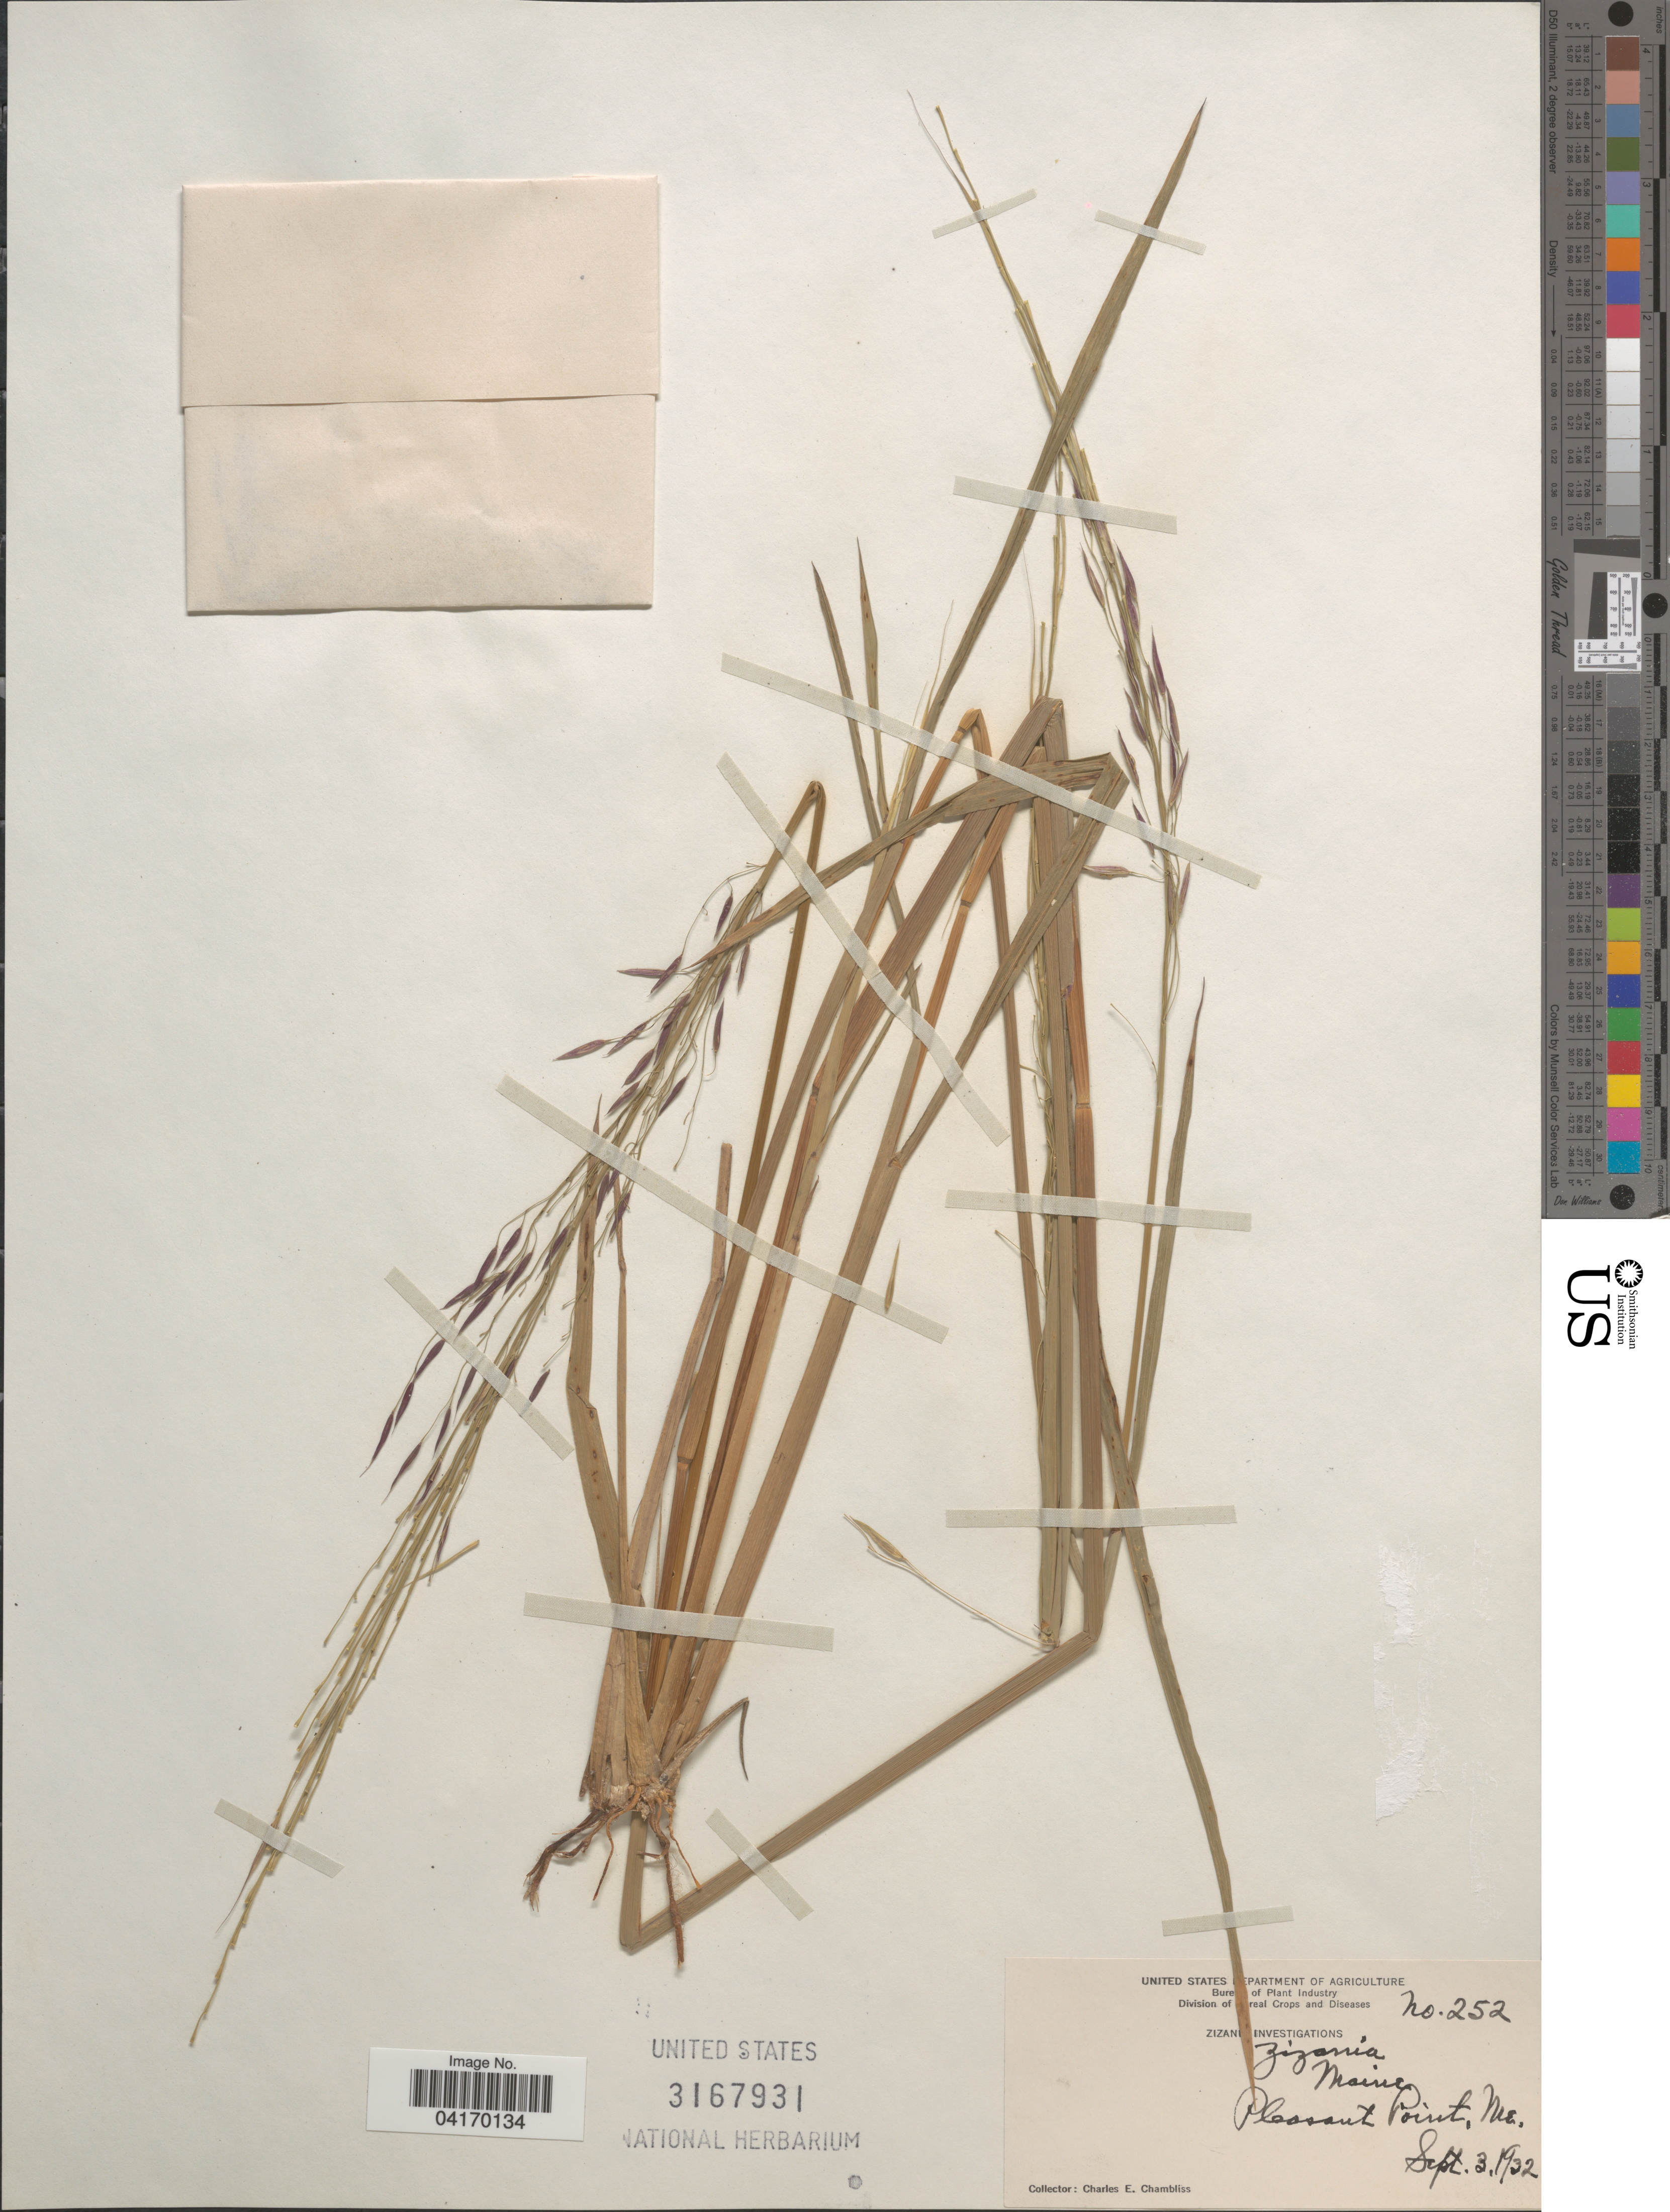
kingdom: Plantae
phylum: Tracheophyta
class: Liliopsida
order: Poales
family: Poaceae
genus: Zizania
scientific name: Zizania aquatica var. brevis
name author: Fassett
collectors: C. Chambliss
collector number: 252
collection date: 1932-09-03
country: United States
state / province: Maine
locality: Pleasant Point.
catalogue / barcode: US 3167931